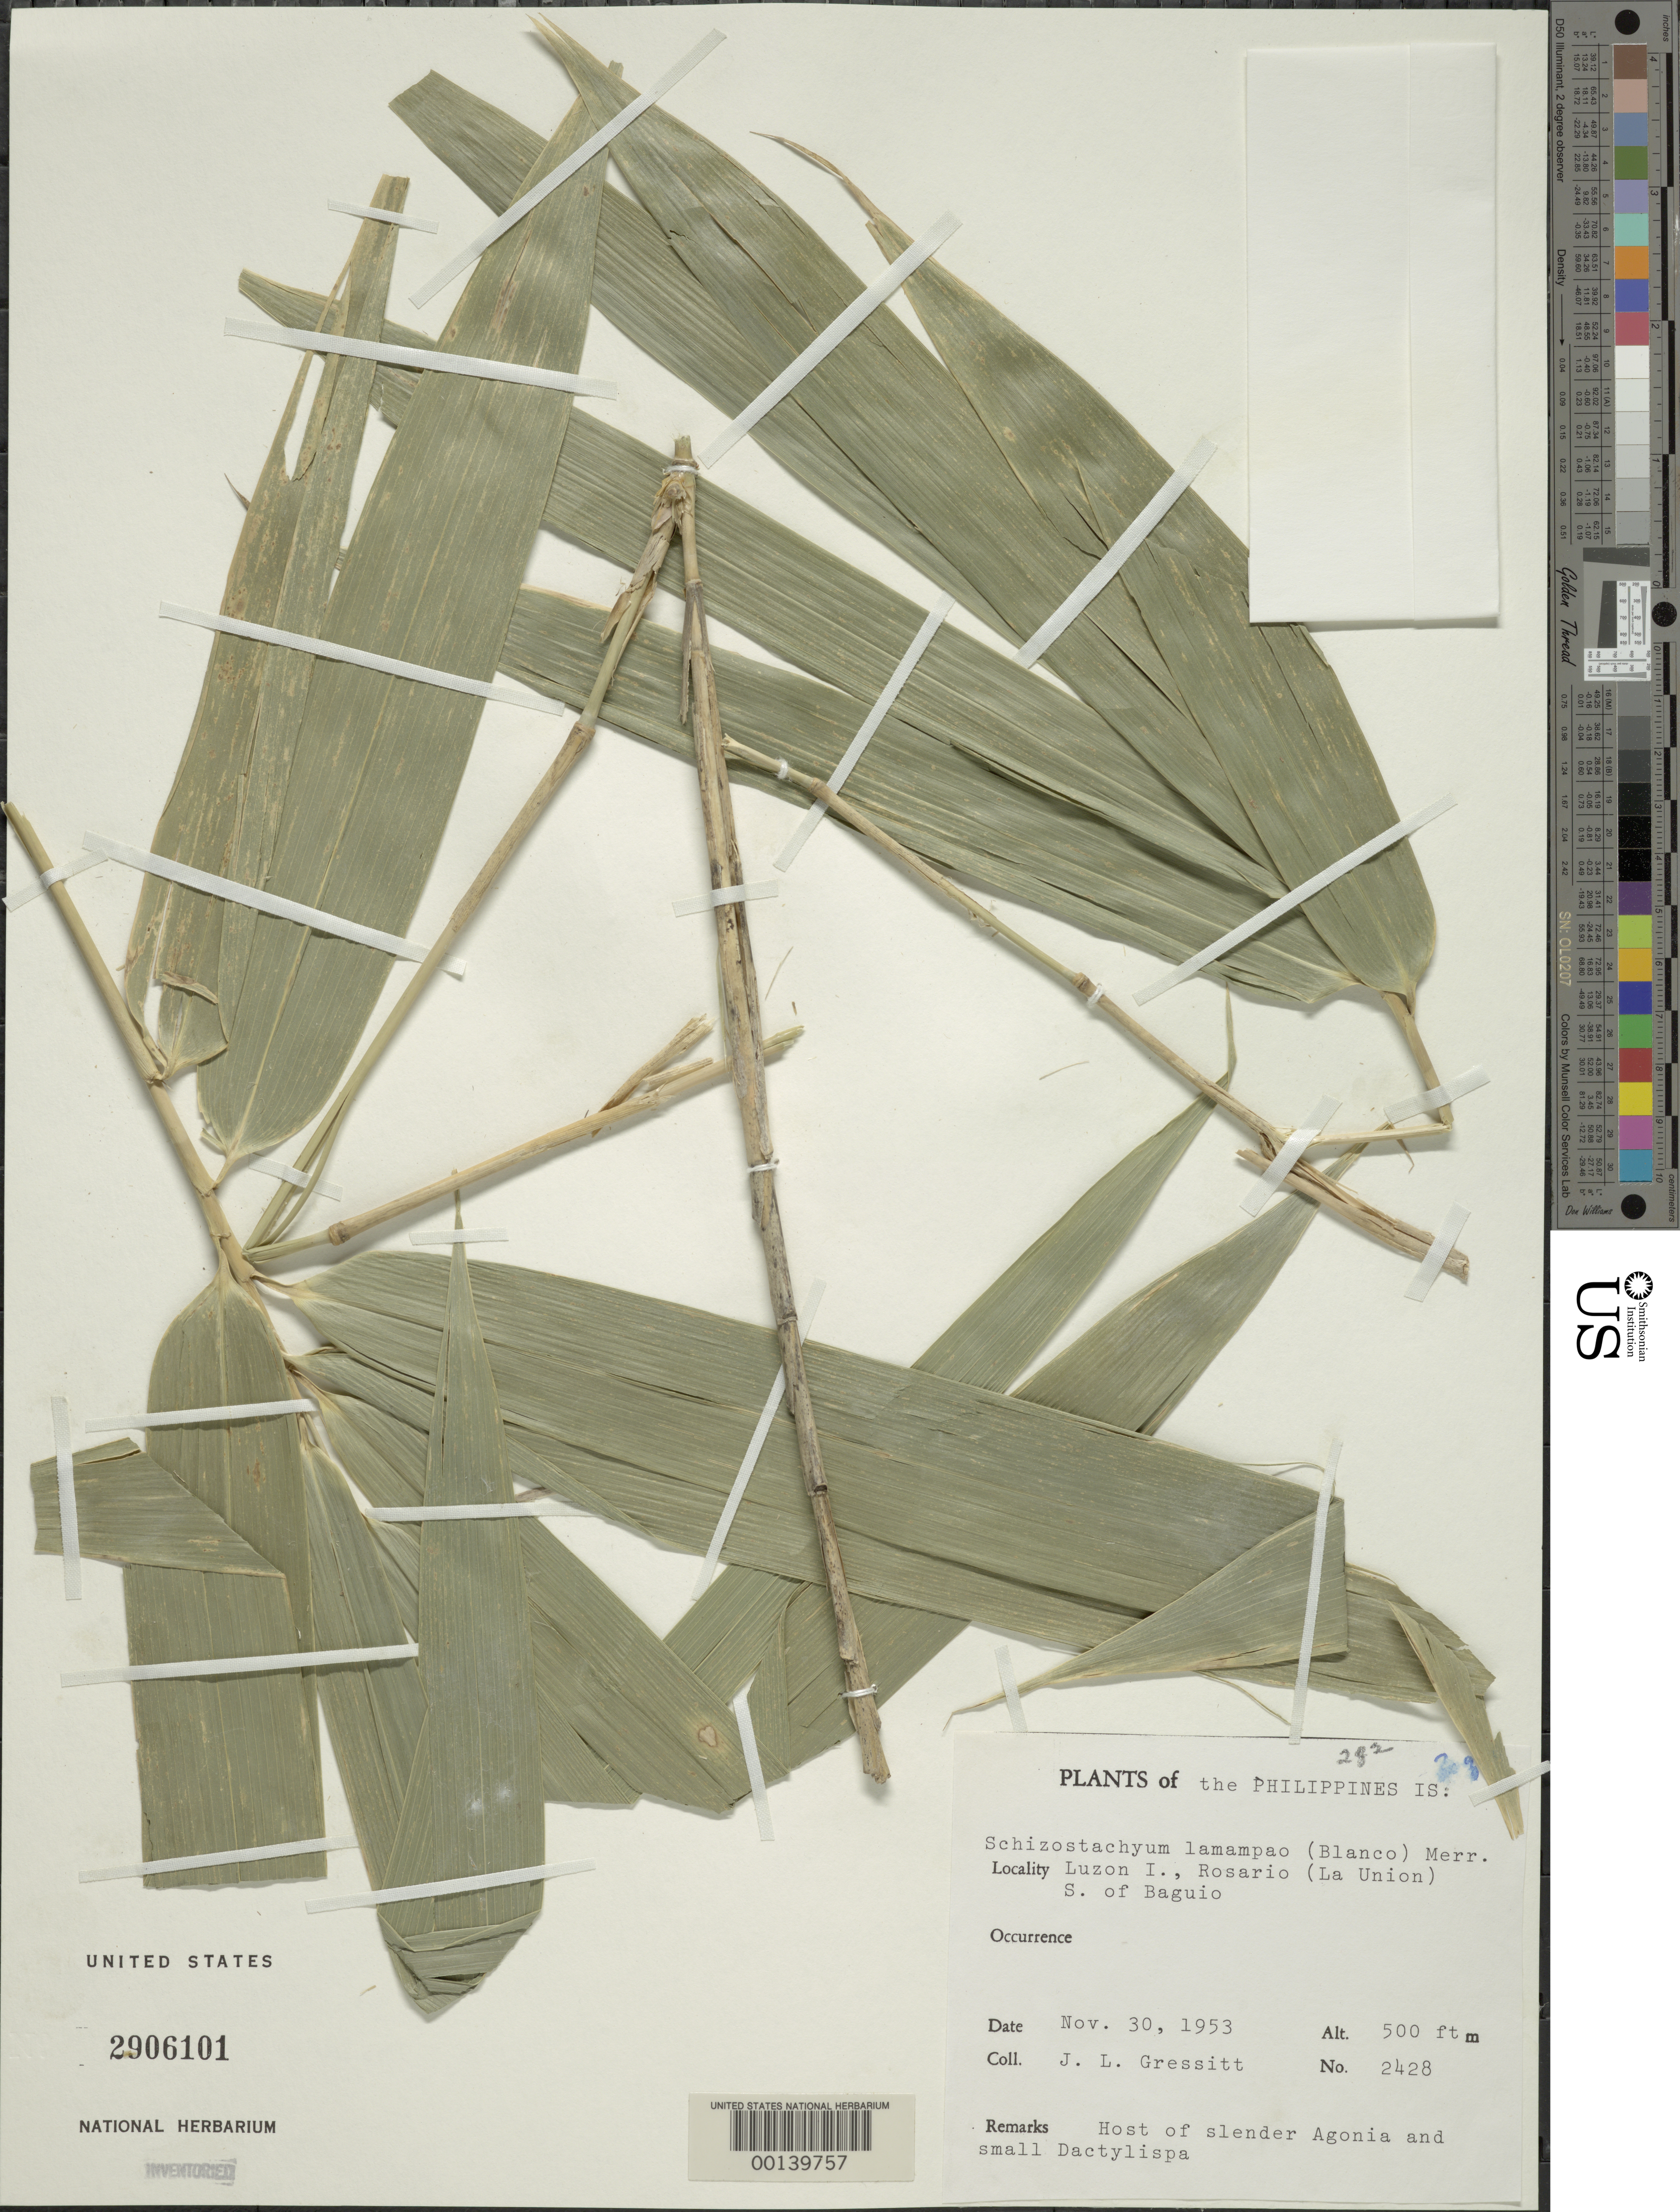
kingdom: Plantae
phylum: Tracheophyta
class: Liliopsida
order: Poales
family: Poaceae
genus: Schizostachyum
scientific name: Schizostachyum lumampao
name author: (Blanco) Merr.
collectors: J. Gressitt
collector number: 2428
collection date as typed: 30 Nov 1953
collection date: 1953-11-30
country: Philippines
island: Luzon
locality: Rosario, s. baguio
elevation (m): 153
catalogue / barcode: US 2906101